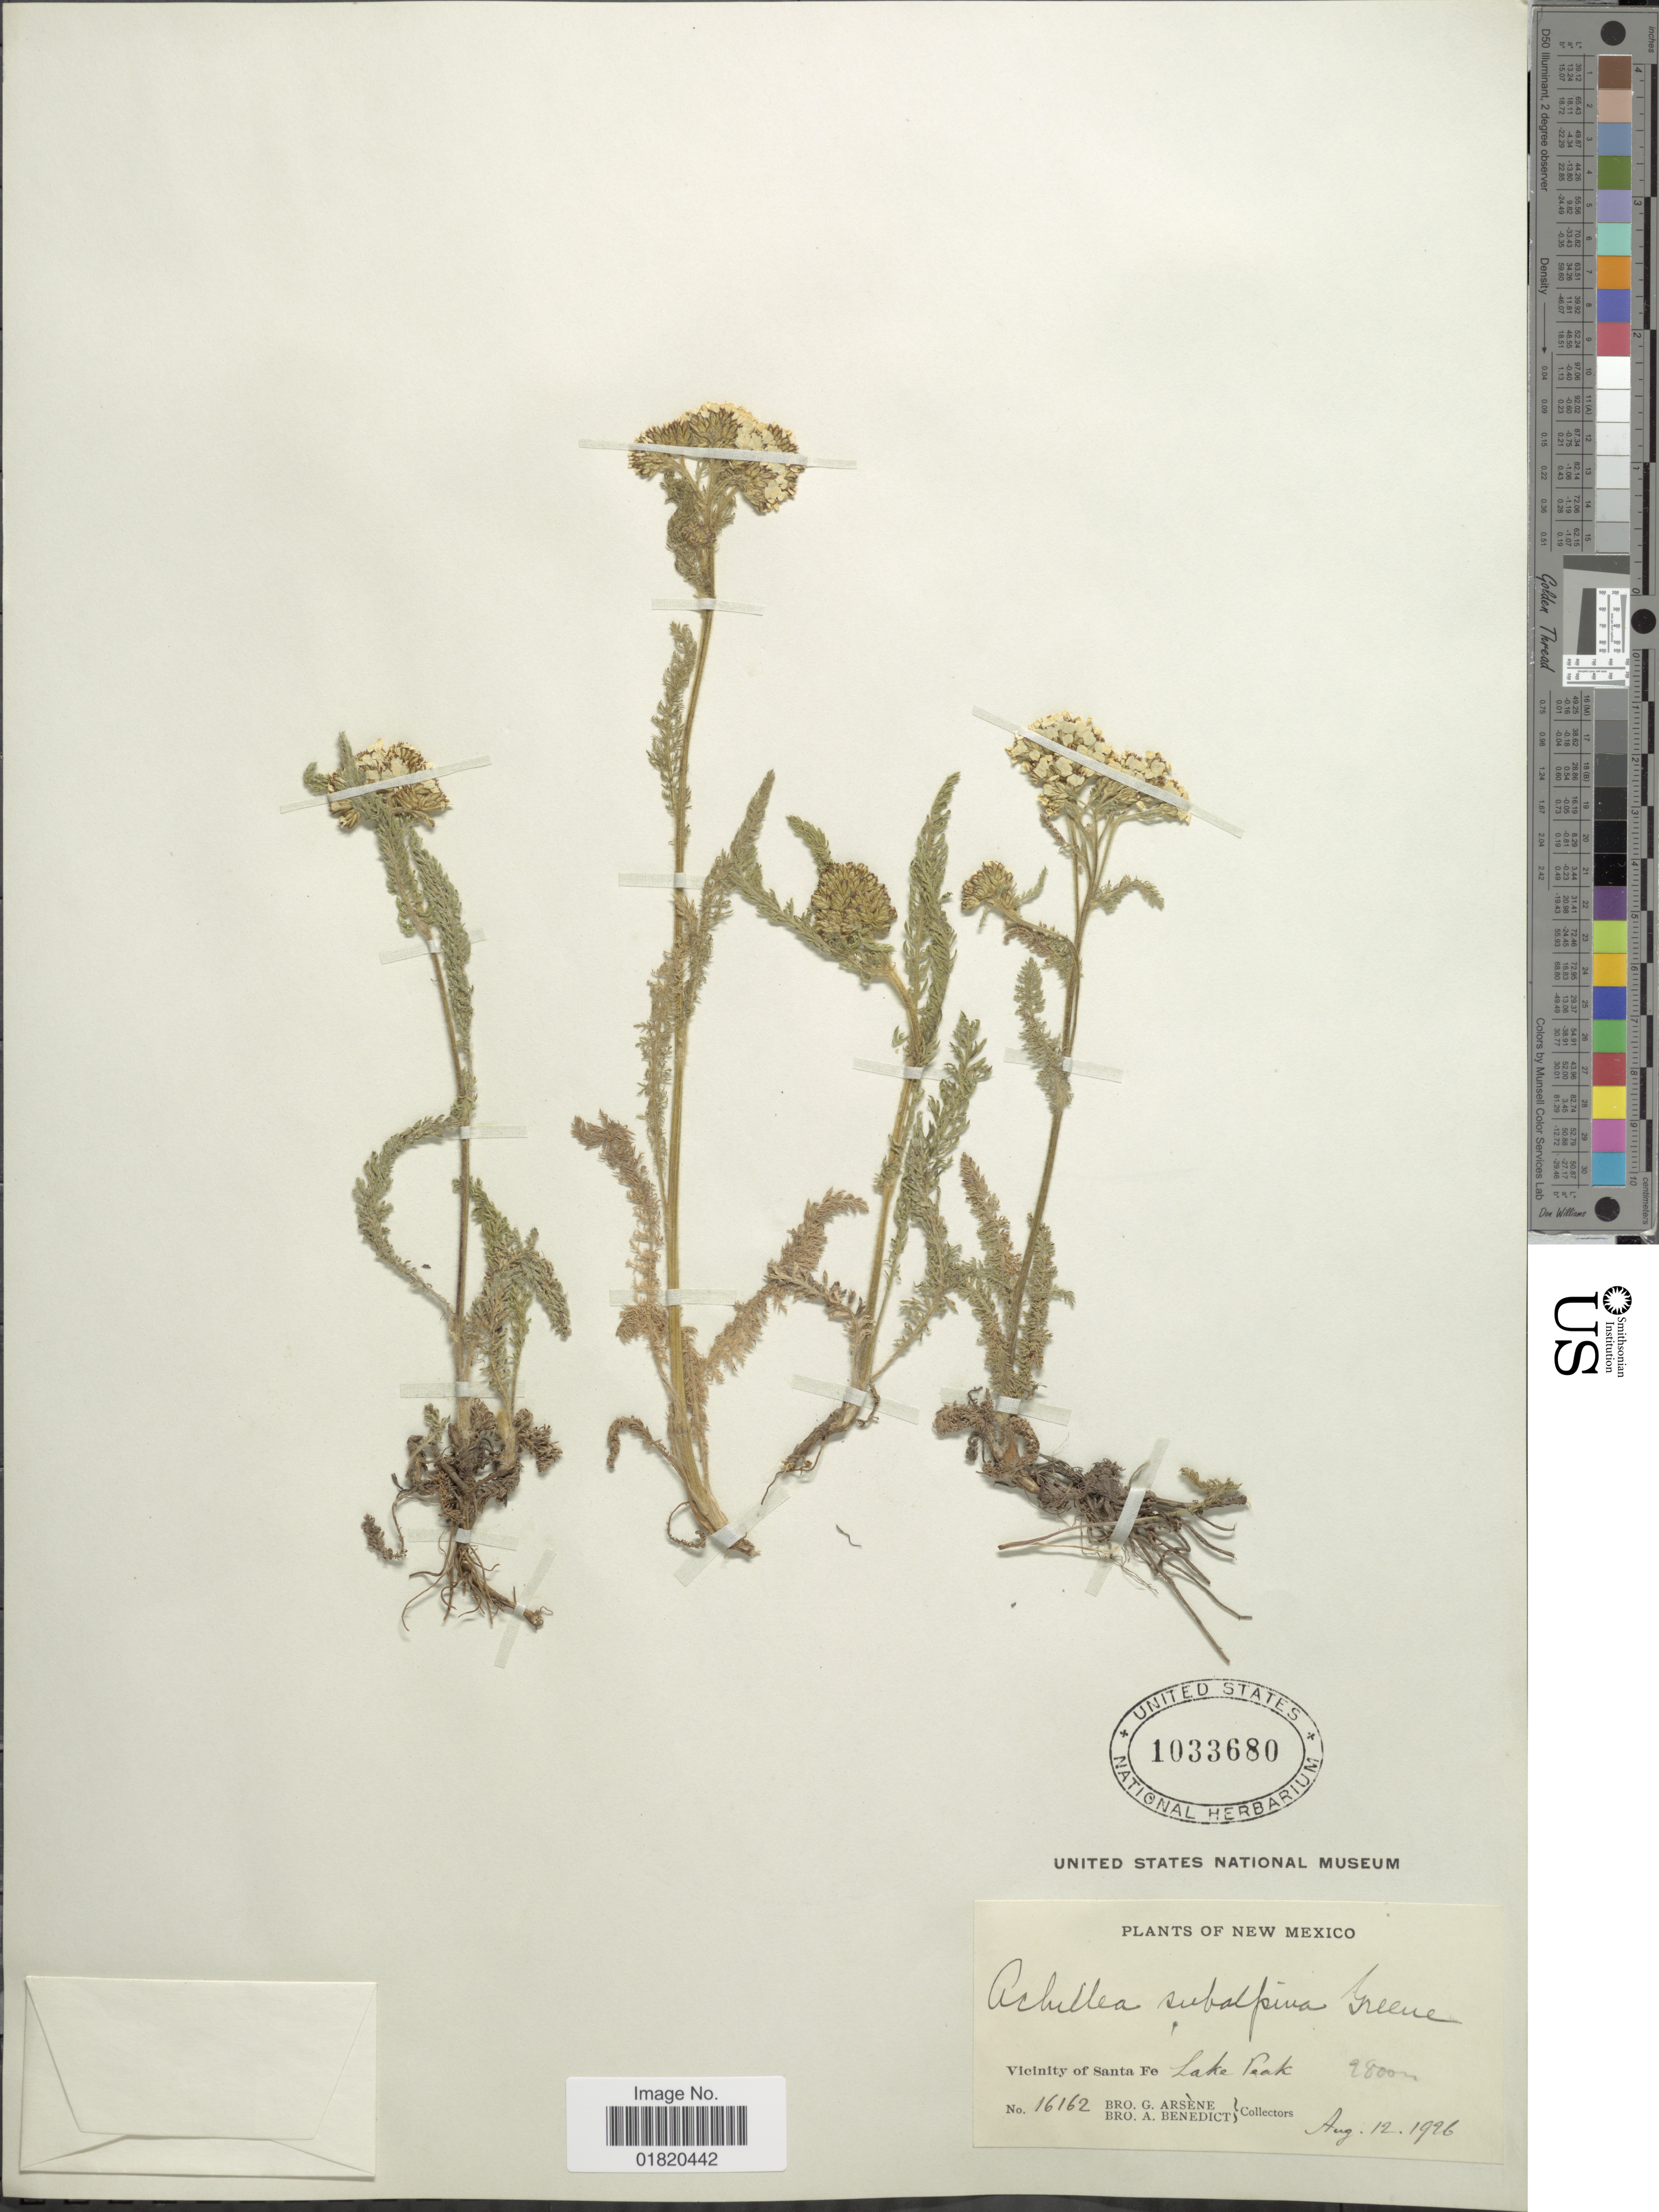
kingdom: Plantae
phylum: Tracheophyta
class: Magnoliopsida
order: Asterales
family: Asteraceae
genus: Achillea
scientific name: Achillea subalpina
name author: Greene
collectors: Bro. G. Arsène & Bro. Benedict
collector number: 16162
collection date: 1926-08-12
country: United States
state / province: New Mexico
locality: Vicinity of Santa Fe. Lake Peak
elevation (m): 2800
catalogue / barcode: US 1033680